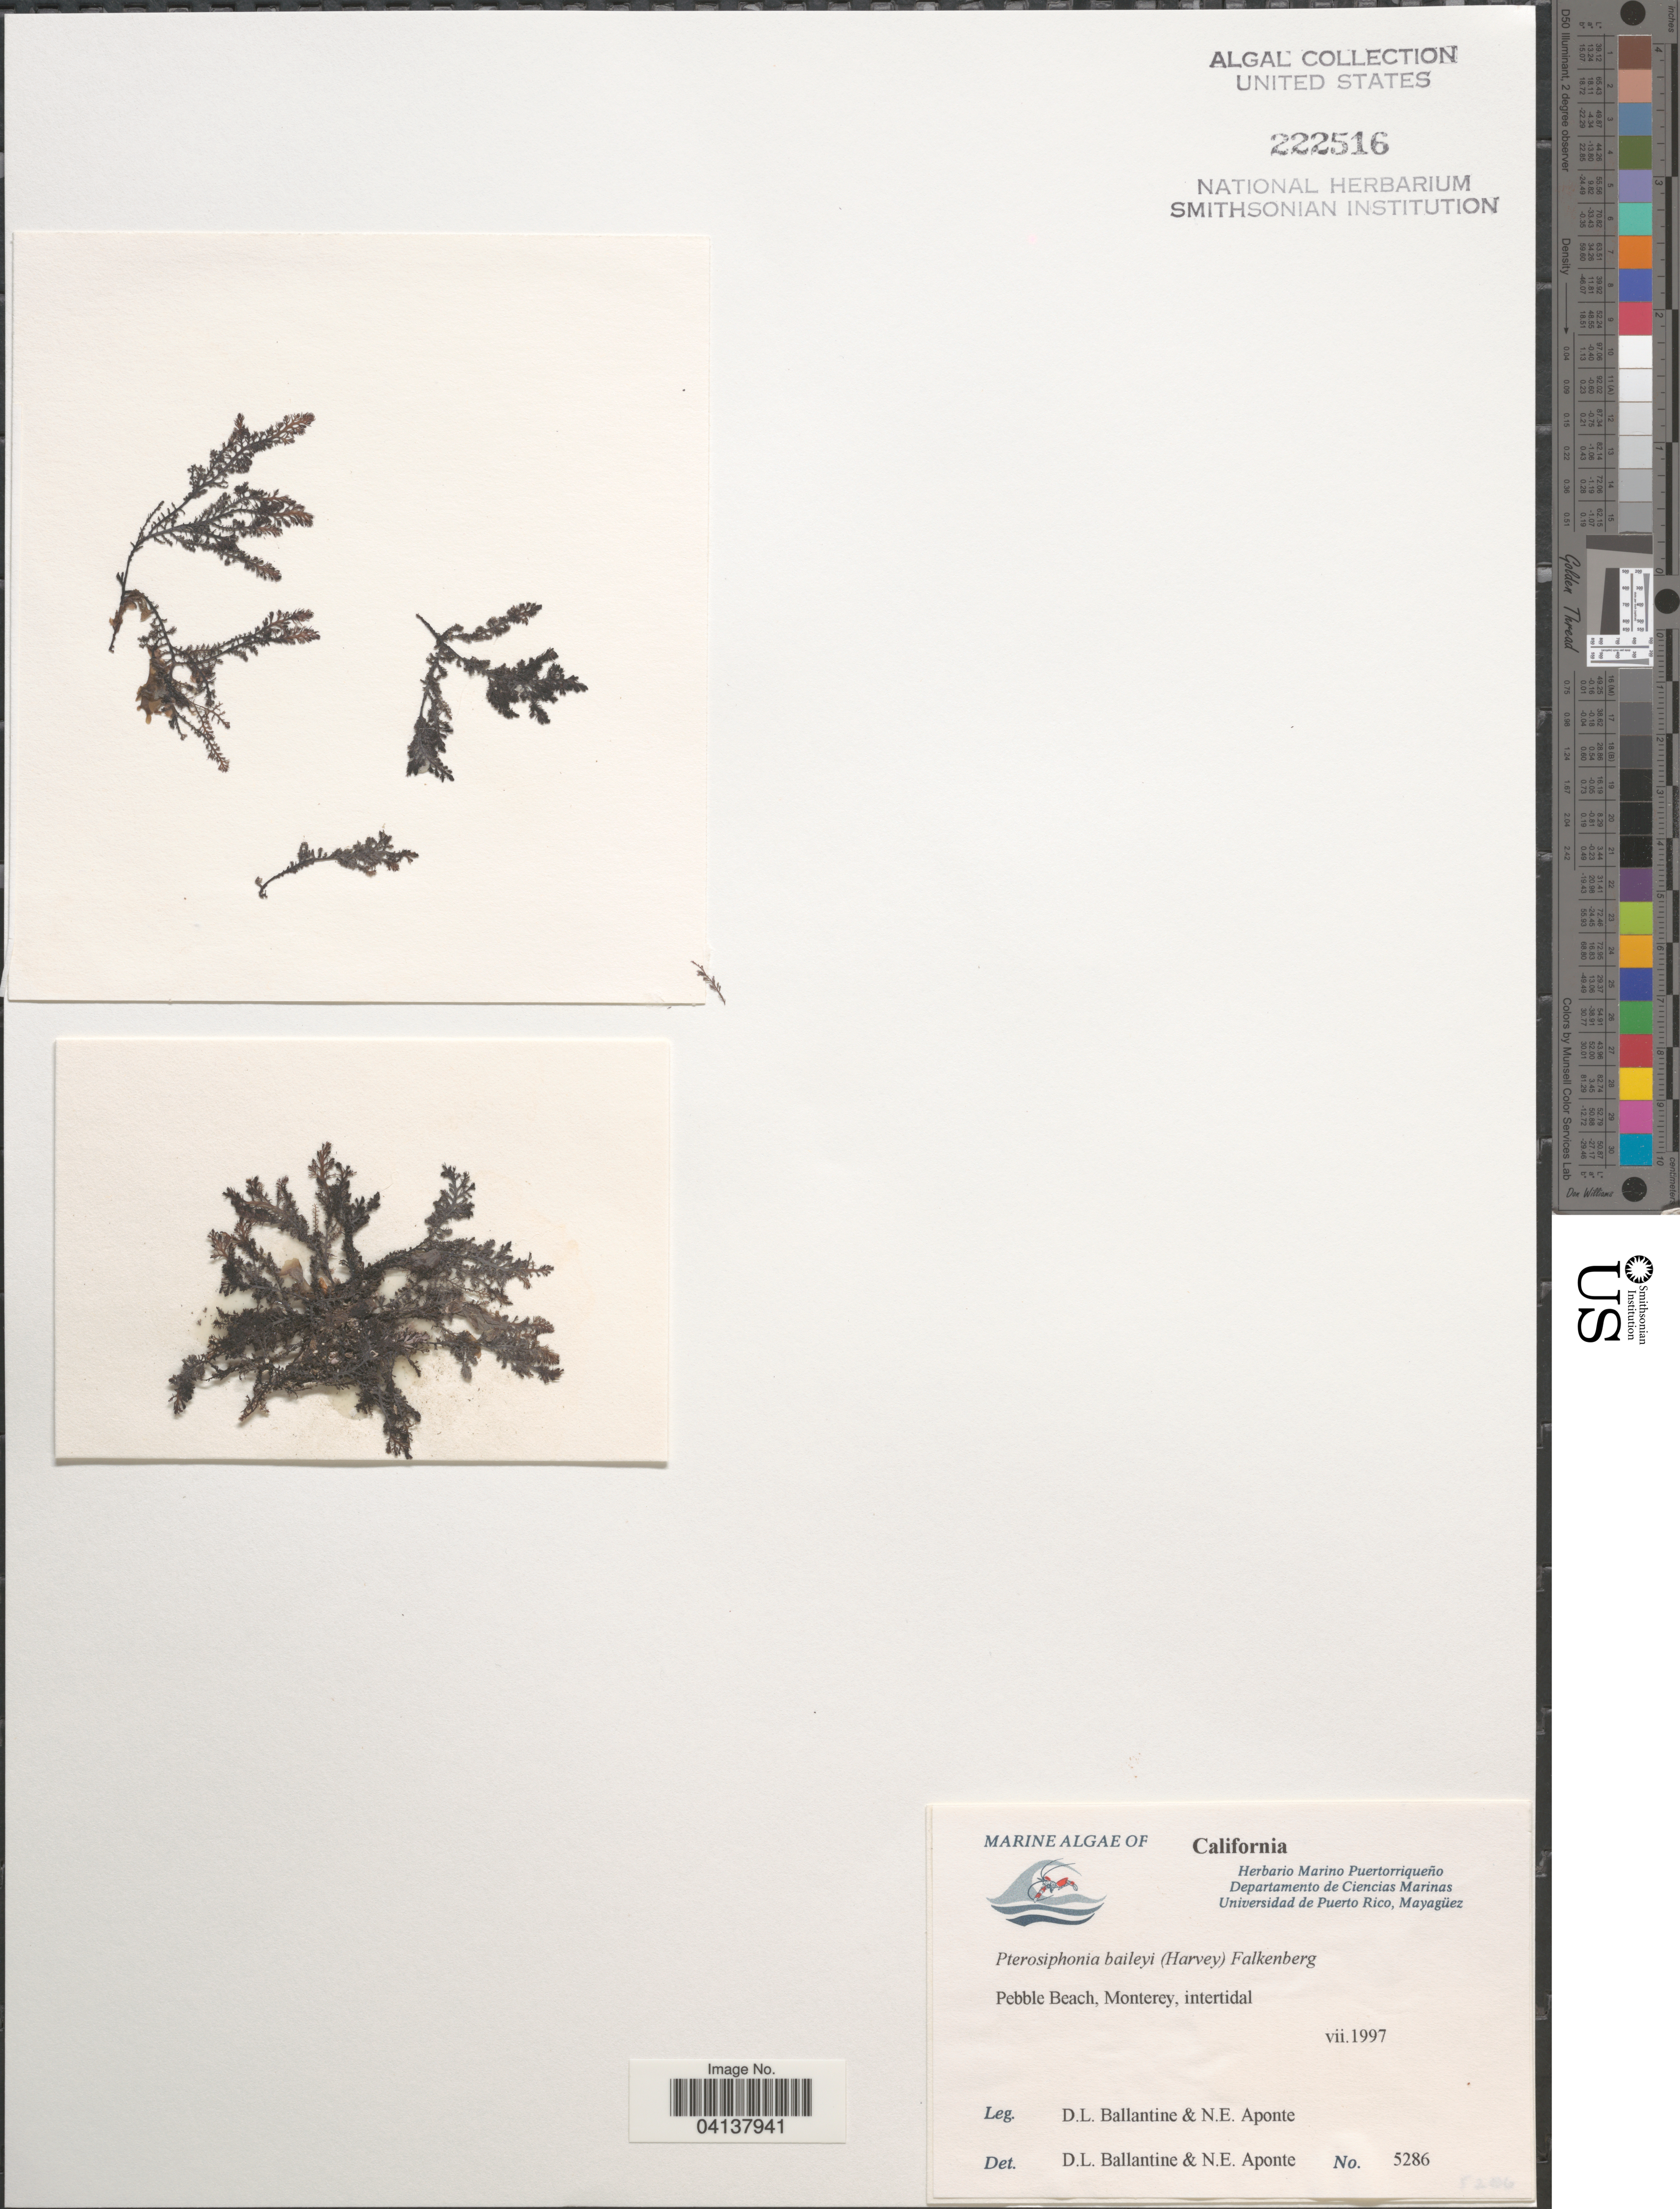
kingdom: Plantae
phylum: Rhodophyta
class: Florideophyceae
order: Ceramiales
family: Rhodomelaceae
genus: Symphyocladiella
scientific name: Symphyocladiella baileyi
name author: (Harvey) D.E.Bustamante et al.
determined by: Algae name updating Project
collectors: D.L. Ballantine & N. E. Aponte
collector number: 5286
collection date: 1997-07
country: United States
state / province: California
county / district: Monterey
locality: Pebble Beach, Monterey, intertidal.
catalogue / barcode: US 222516